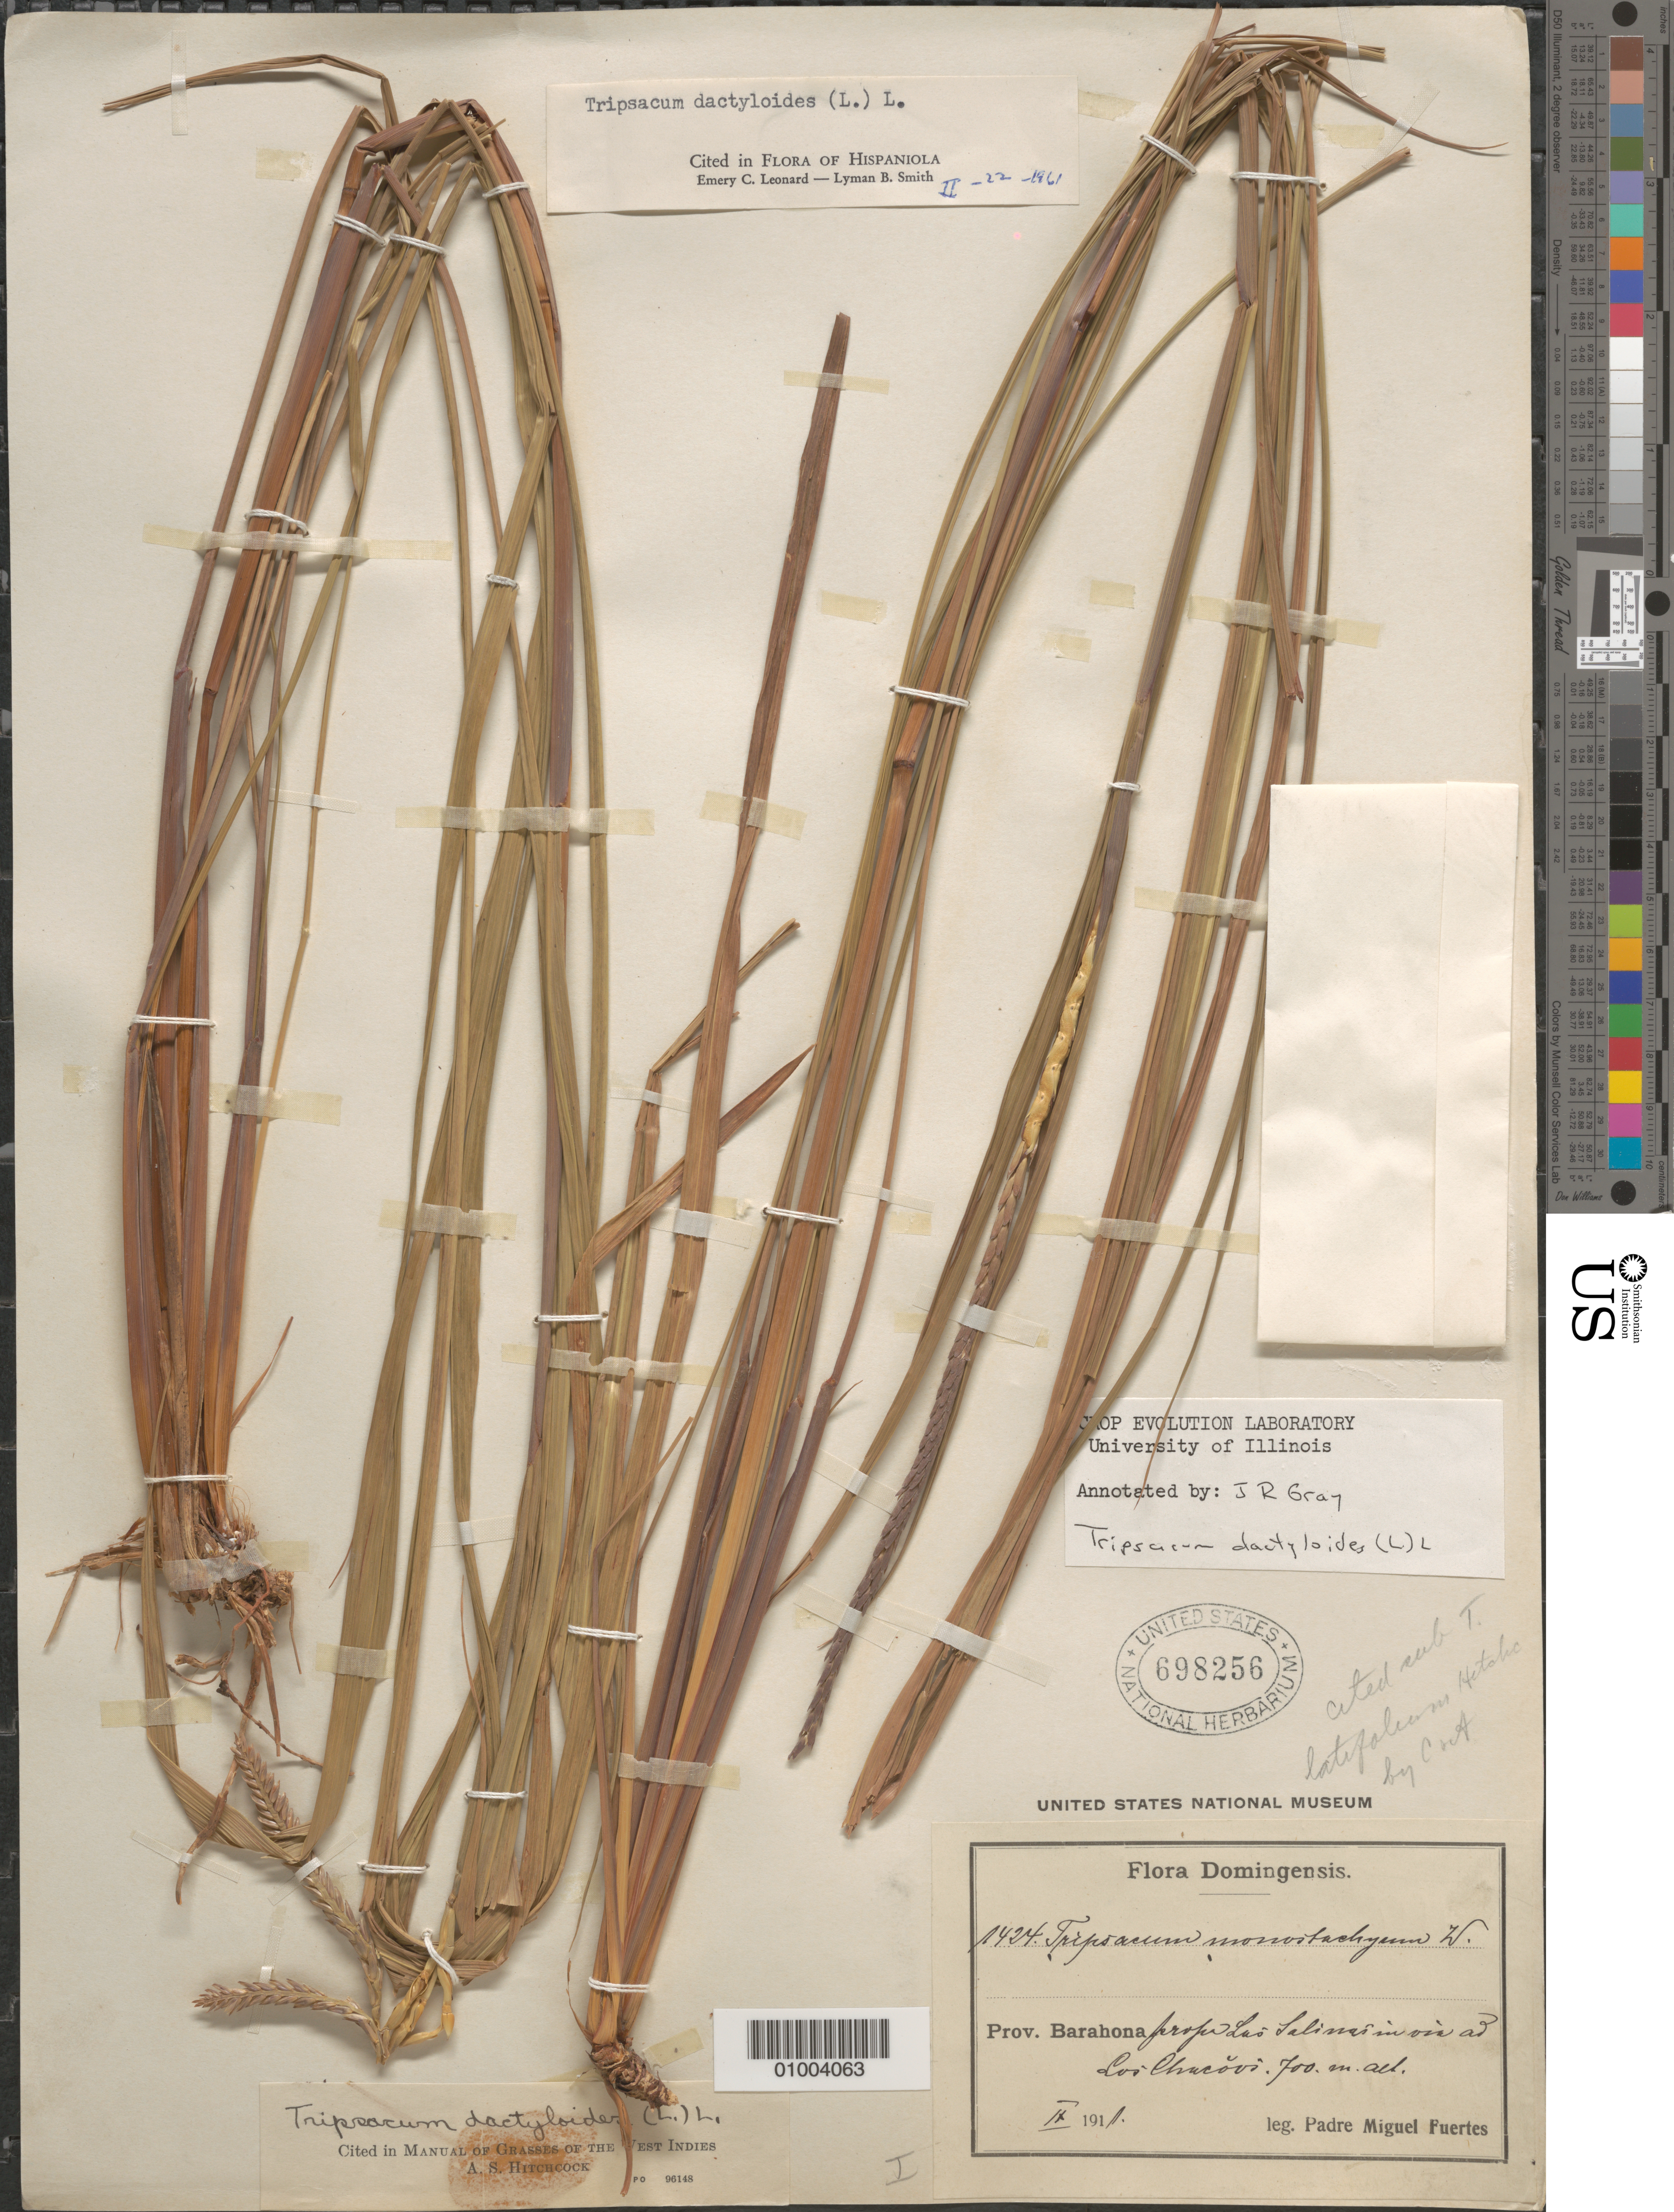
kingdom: Plantae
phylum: Tracheophyta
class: Liliopsida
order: Poales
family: Poaceae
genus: Tripsacum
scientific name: Tripsacum dactyloides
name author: (L.) L.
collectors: M. D. Fuertes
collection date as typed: Feb 1911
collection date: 1911-02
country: Dominican Republic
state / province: Barahona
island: Hispaniola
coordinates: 0 N, 0 E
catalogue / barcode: US 698256